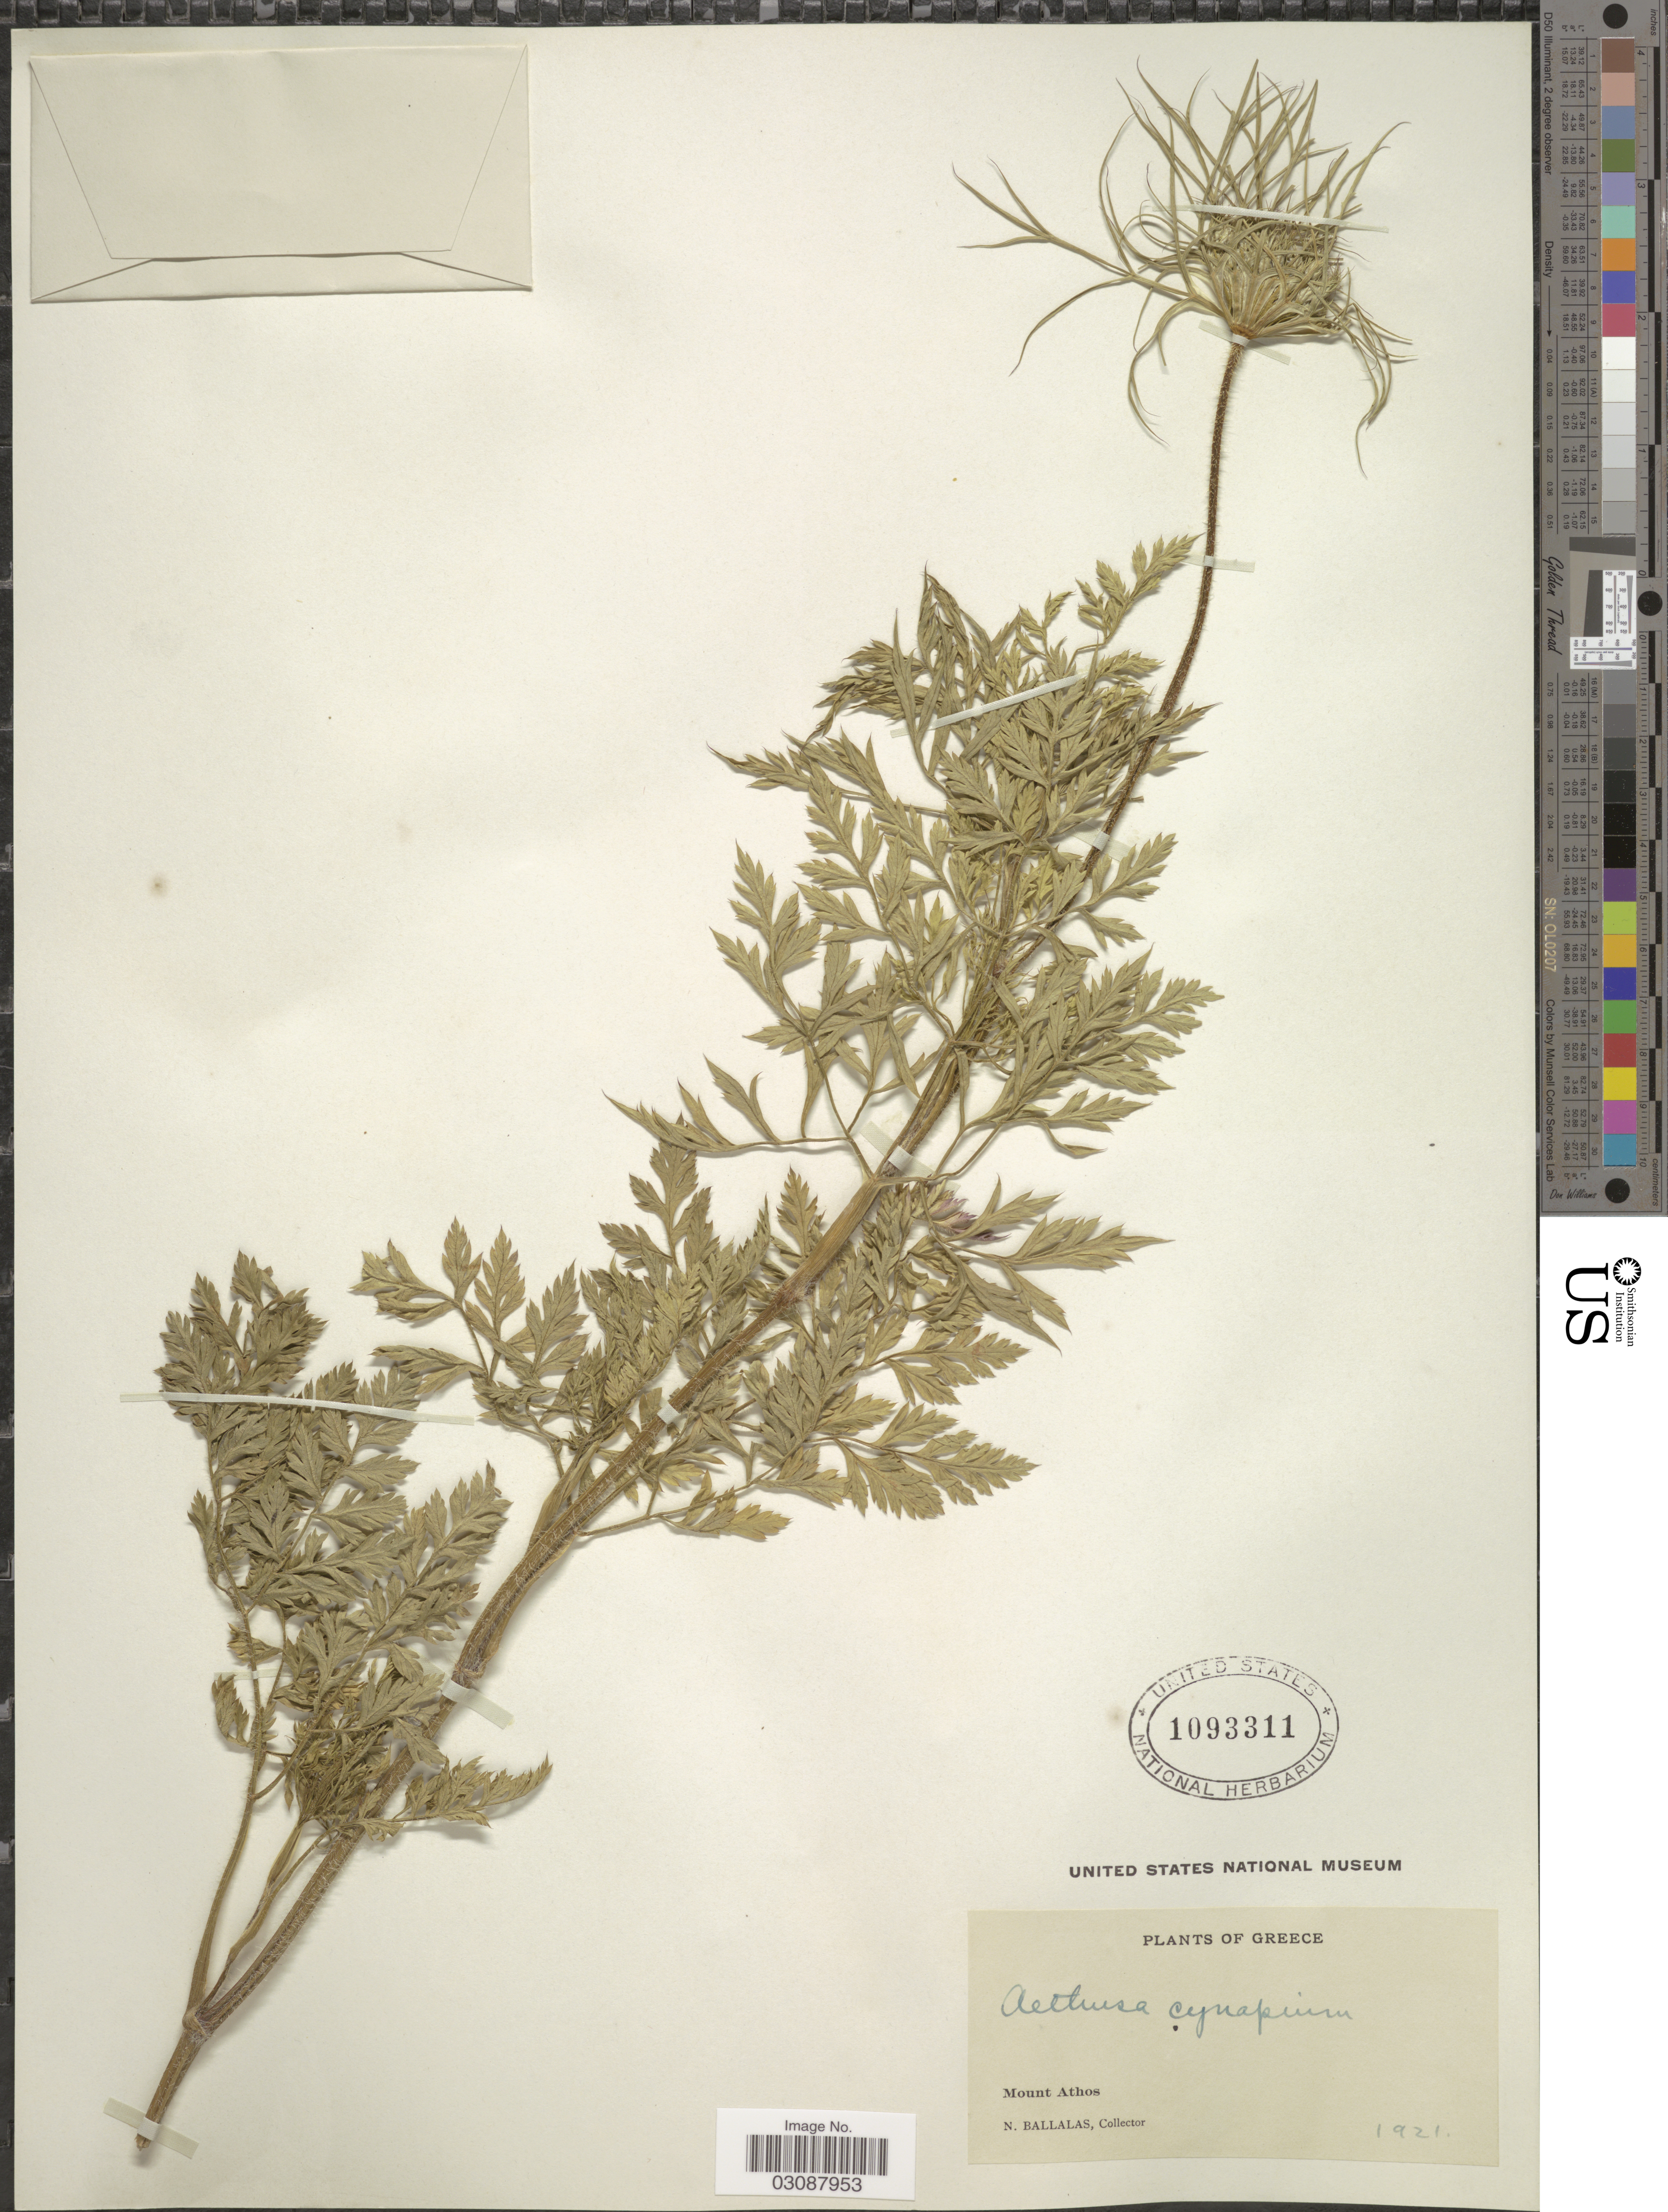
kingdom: Plantae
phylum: Tracheophyta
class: Magnoliopsida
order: Apiales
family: Apiaceae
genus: Aethusa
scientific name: Aethusa cynapium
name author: L.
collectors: N. Ballalas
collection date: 1921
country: Greece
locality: Mount Athos.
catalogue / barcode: US 1093311